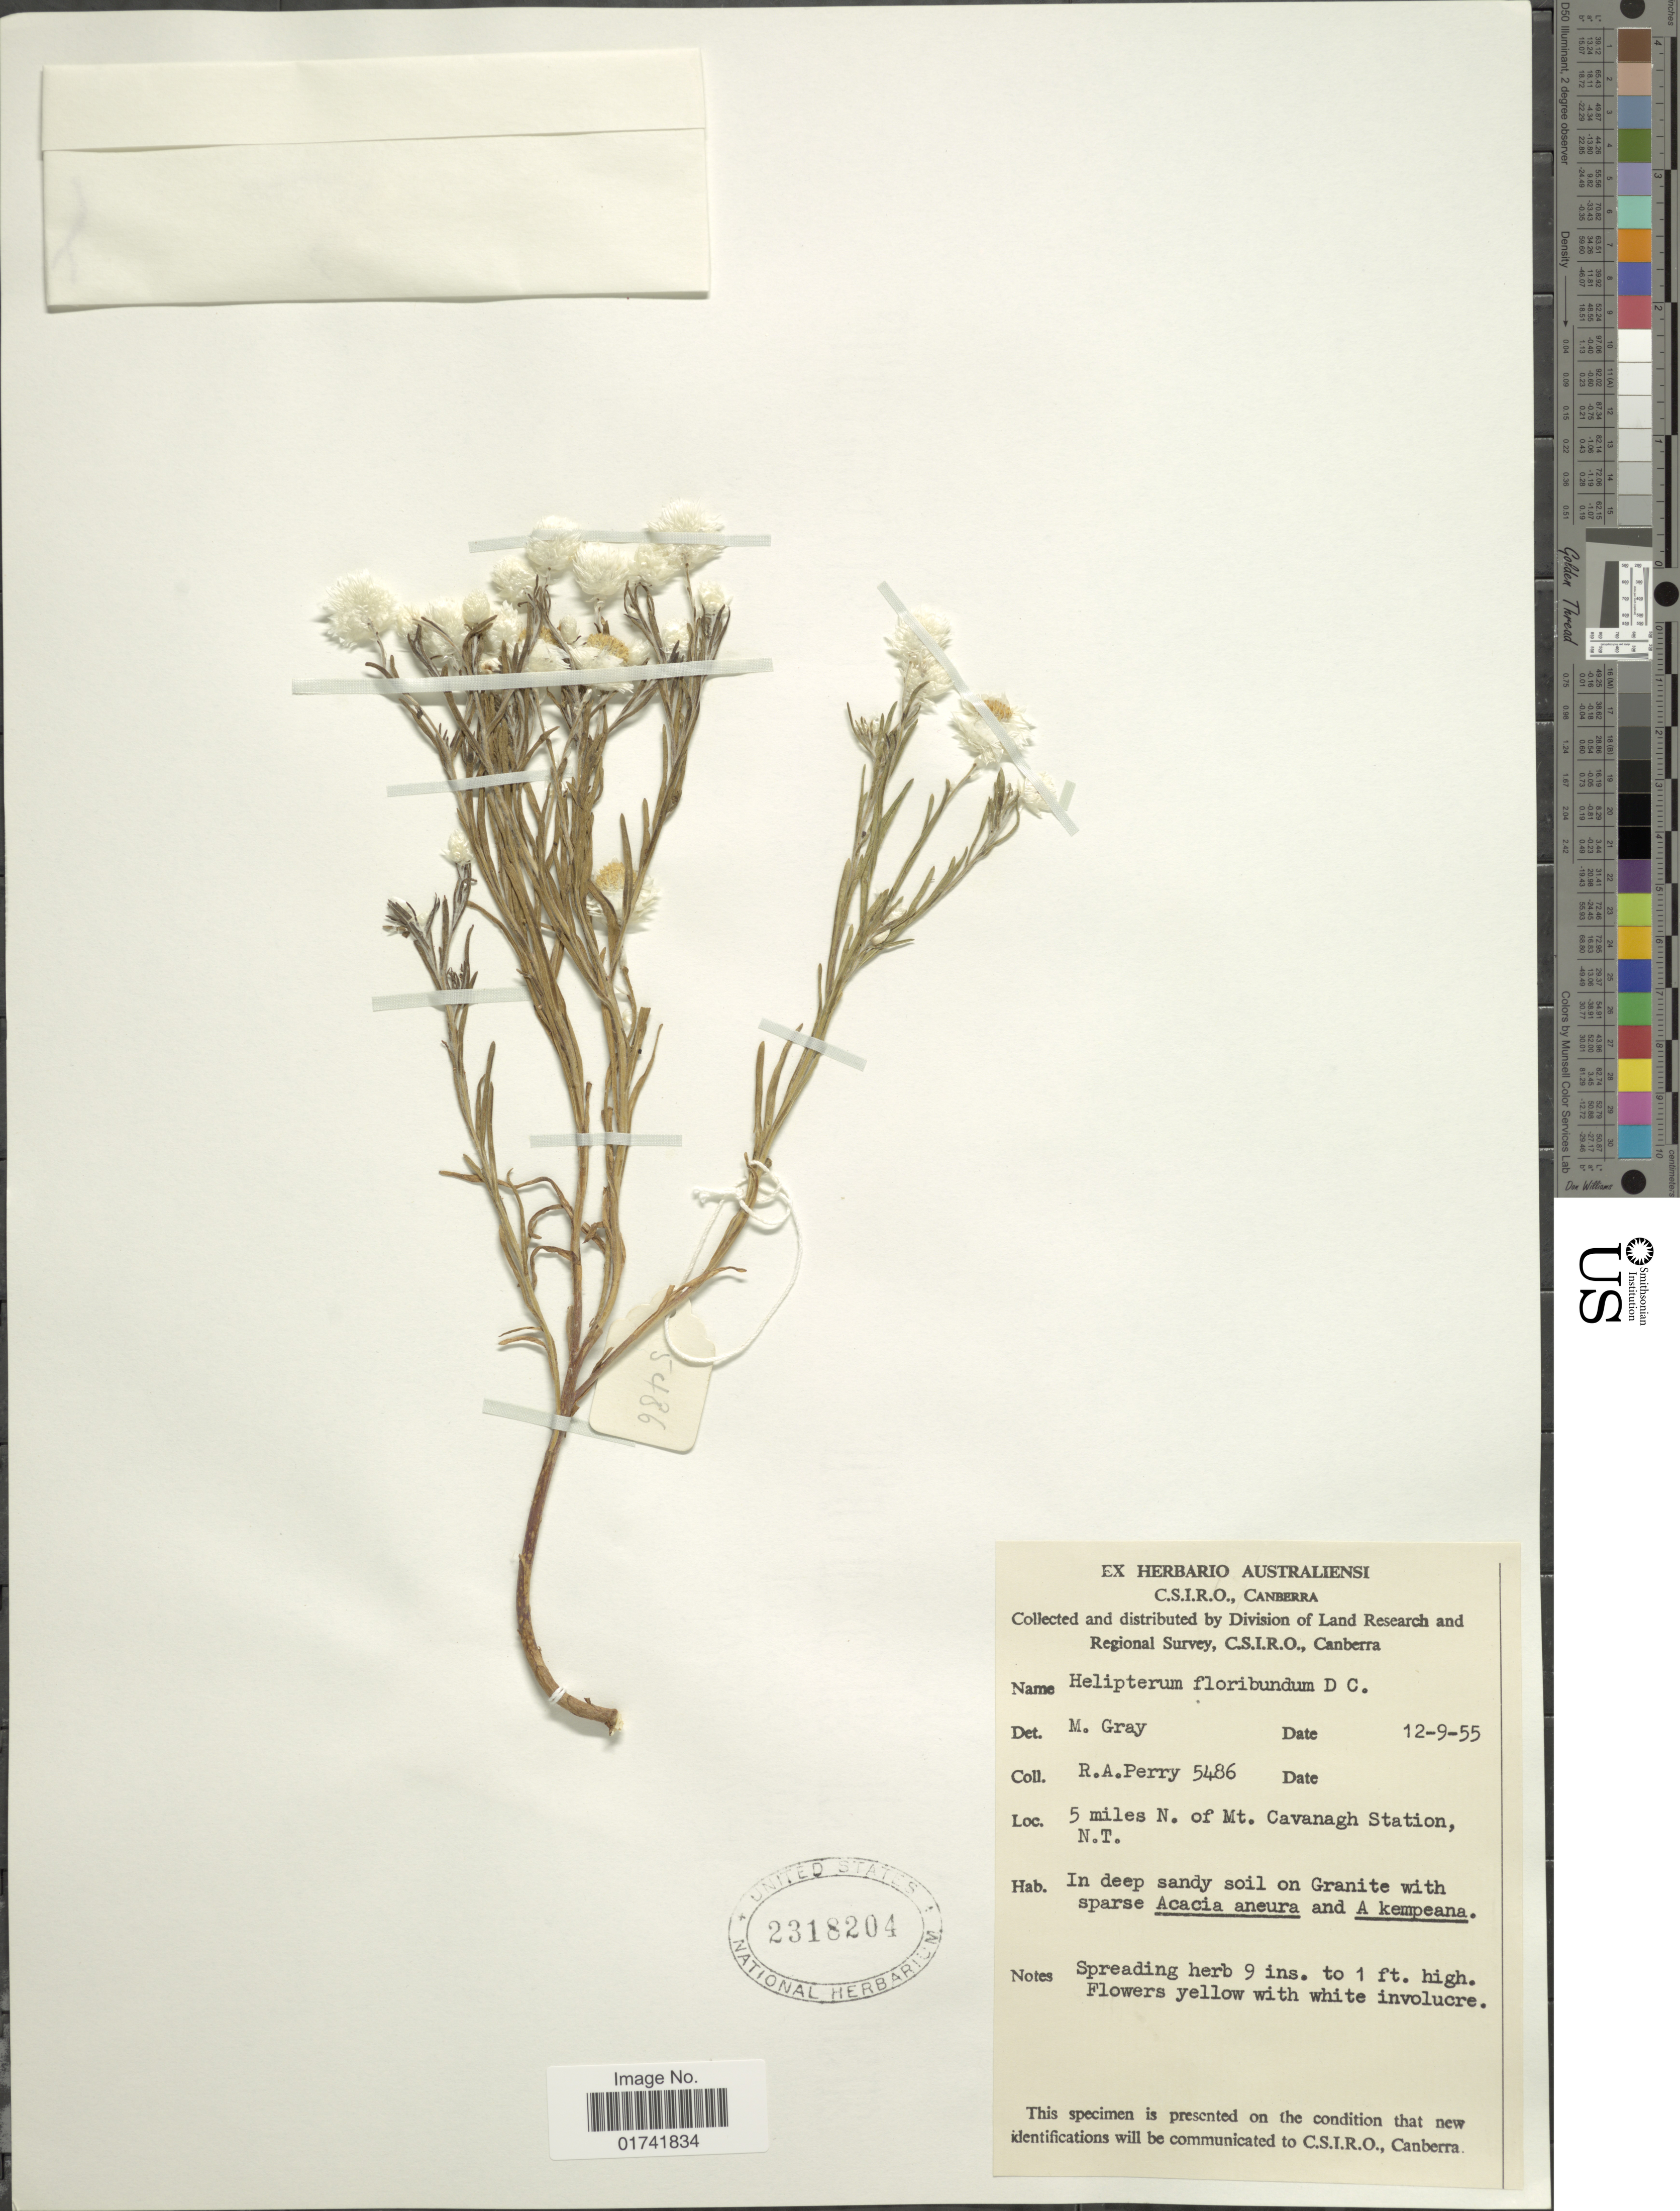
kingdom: Plantae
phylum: Tracheophyta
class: Magnoliopsida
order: Asterales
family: Asteraceae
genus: Rhodanthe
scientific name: Rhodanthe floribunda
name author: (A. Cunn. ex DC.) Paul G. Wilson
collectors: Perry, R. A.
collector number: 5486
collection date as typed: Transcribed d/m/y: 12/9/55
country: Australia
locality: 5 miles N. of Mt. Cavanagh Station, N.T.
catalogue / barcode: US 2318204